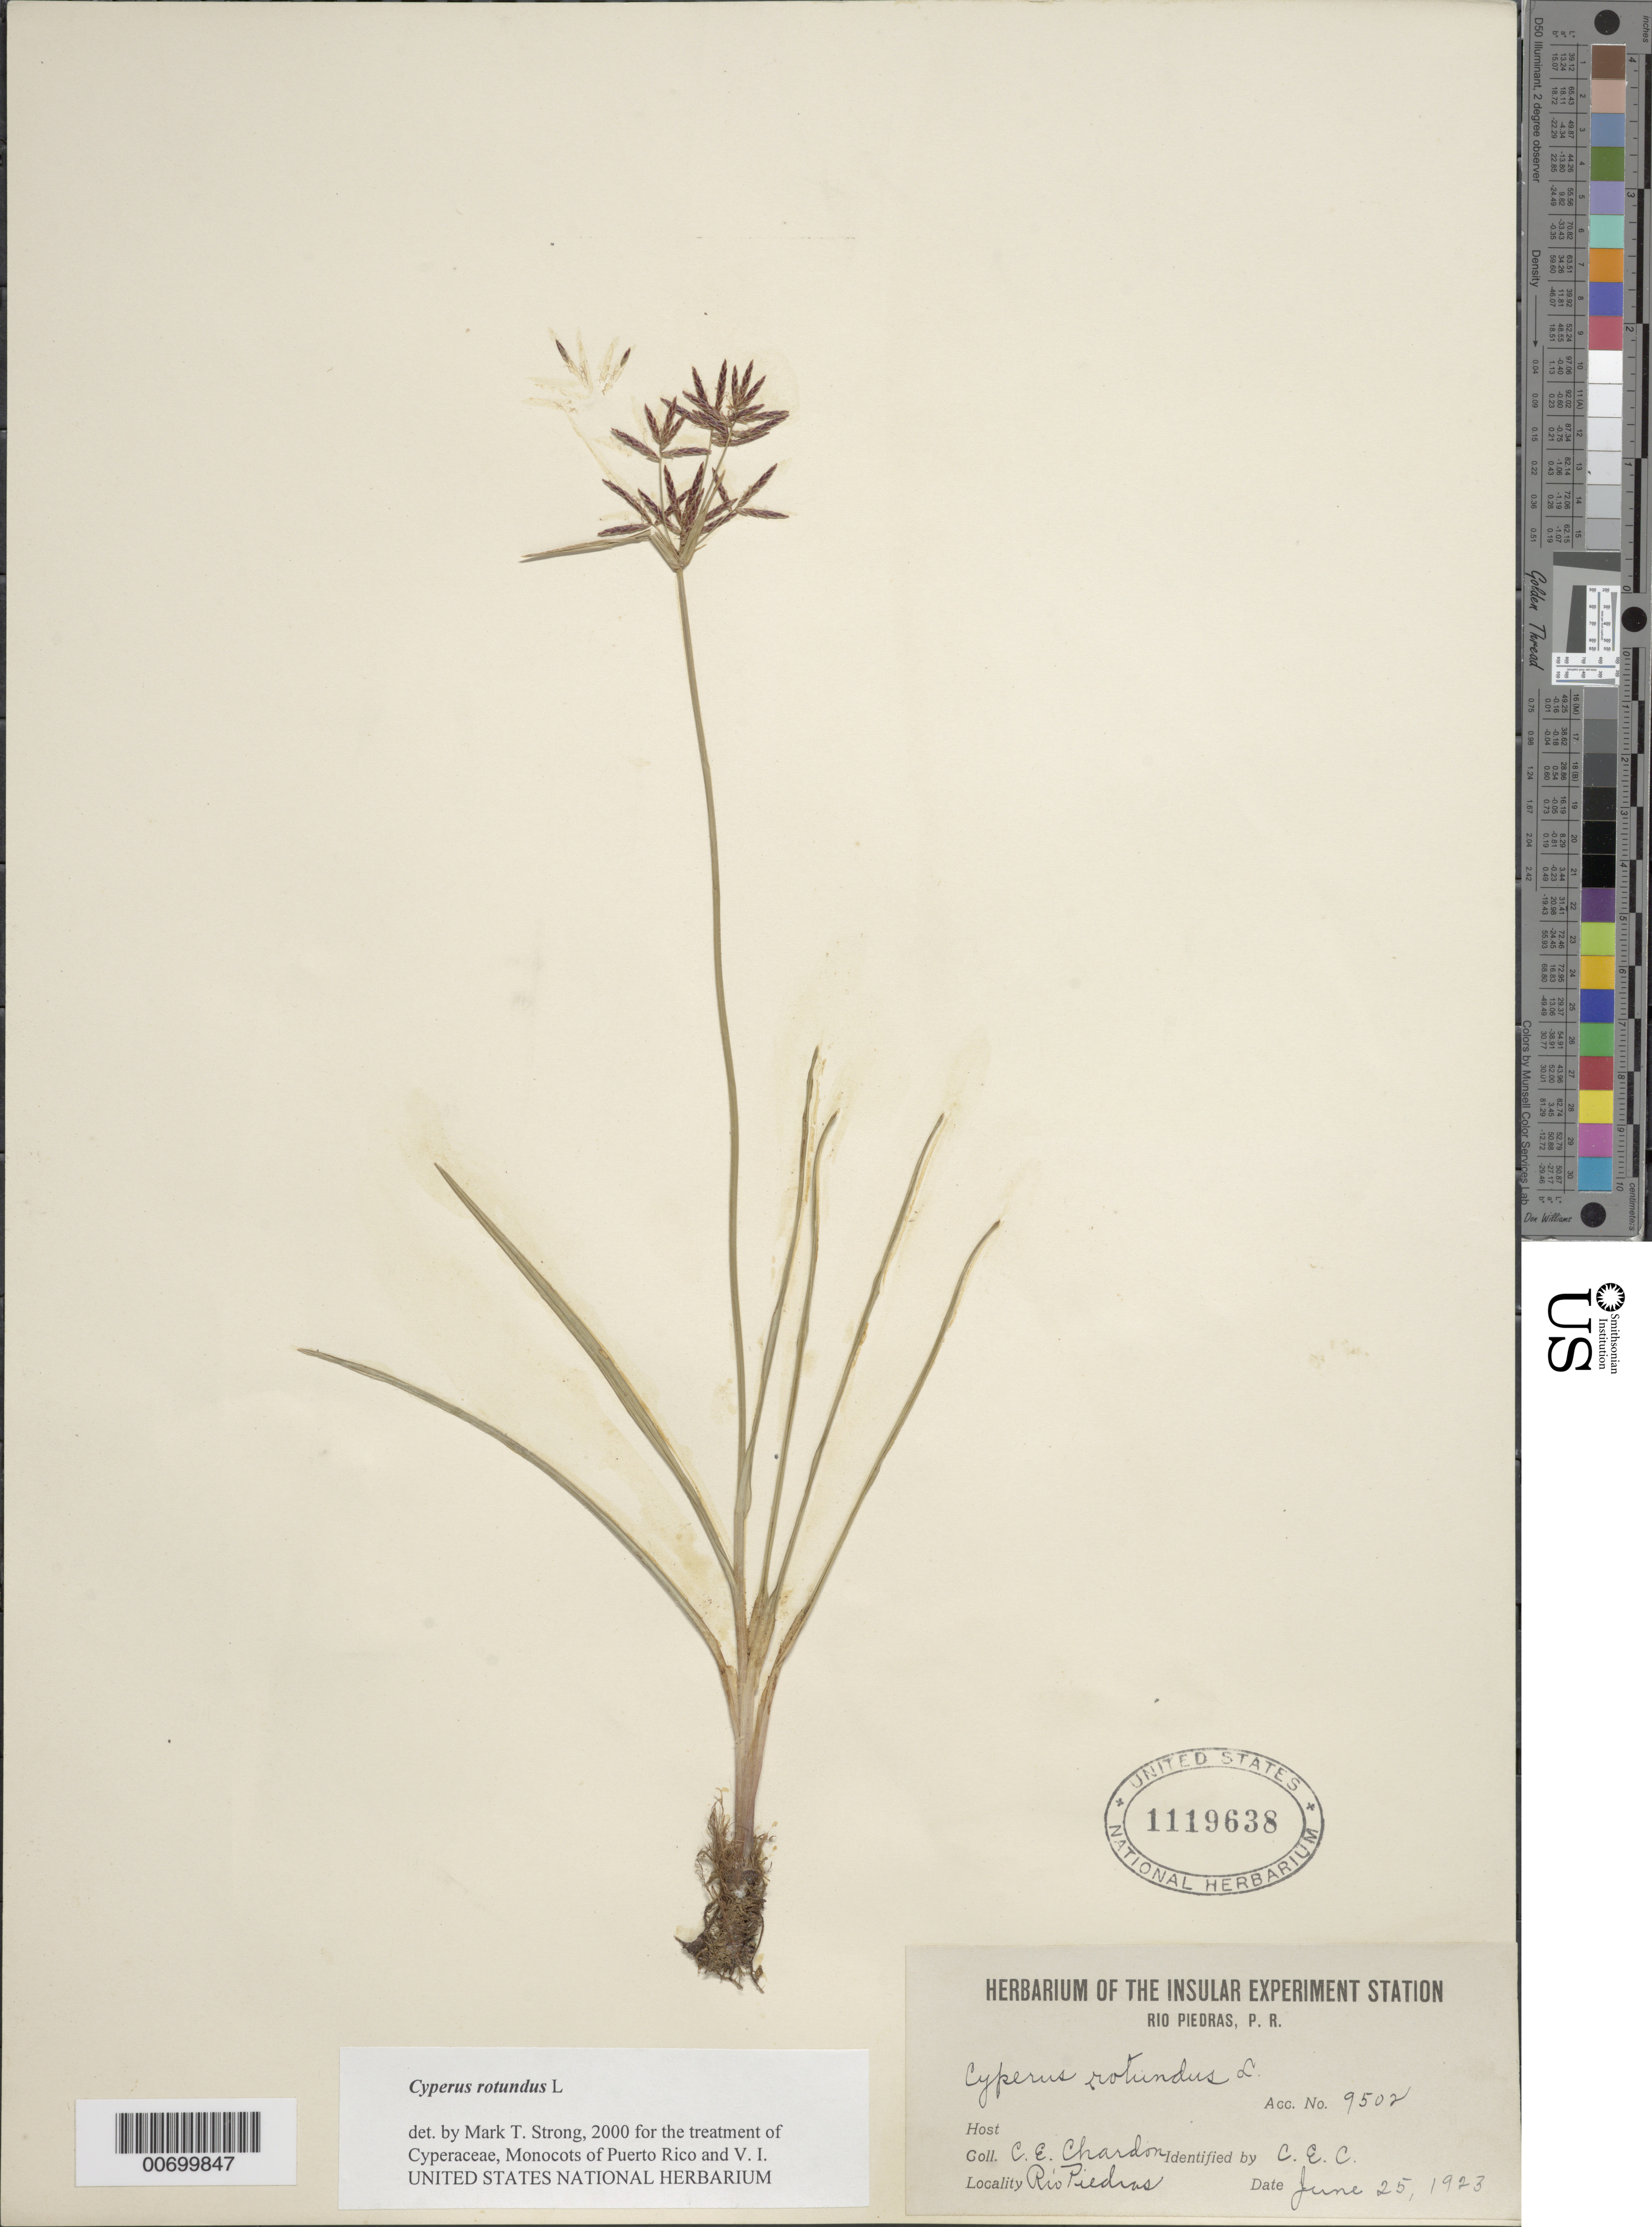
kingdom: Plantae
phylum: Tracheophyta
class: Liliopsida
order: Poales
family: Cyperaceae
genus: Cyperus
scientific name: Cyperus rotundus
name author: L.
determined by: Strong, M. T., (US), Smithsonian Institution - National Museum of Natural History (UNITED STATES)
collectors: C. E. Chardón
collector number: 9502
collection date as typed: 25 Jun 1923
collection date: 1923-06-25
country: Puerto Rico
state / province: San Juan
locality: Rio Piedras.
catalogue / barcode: US 1119638